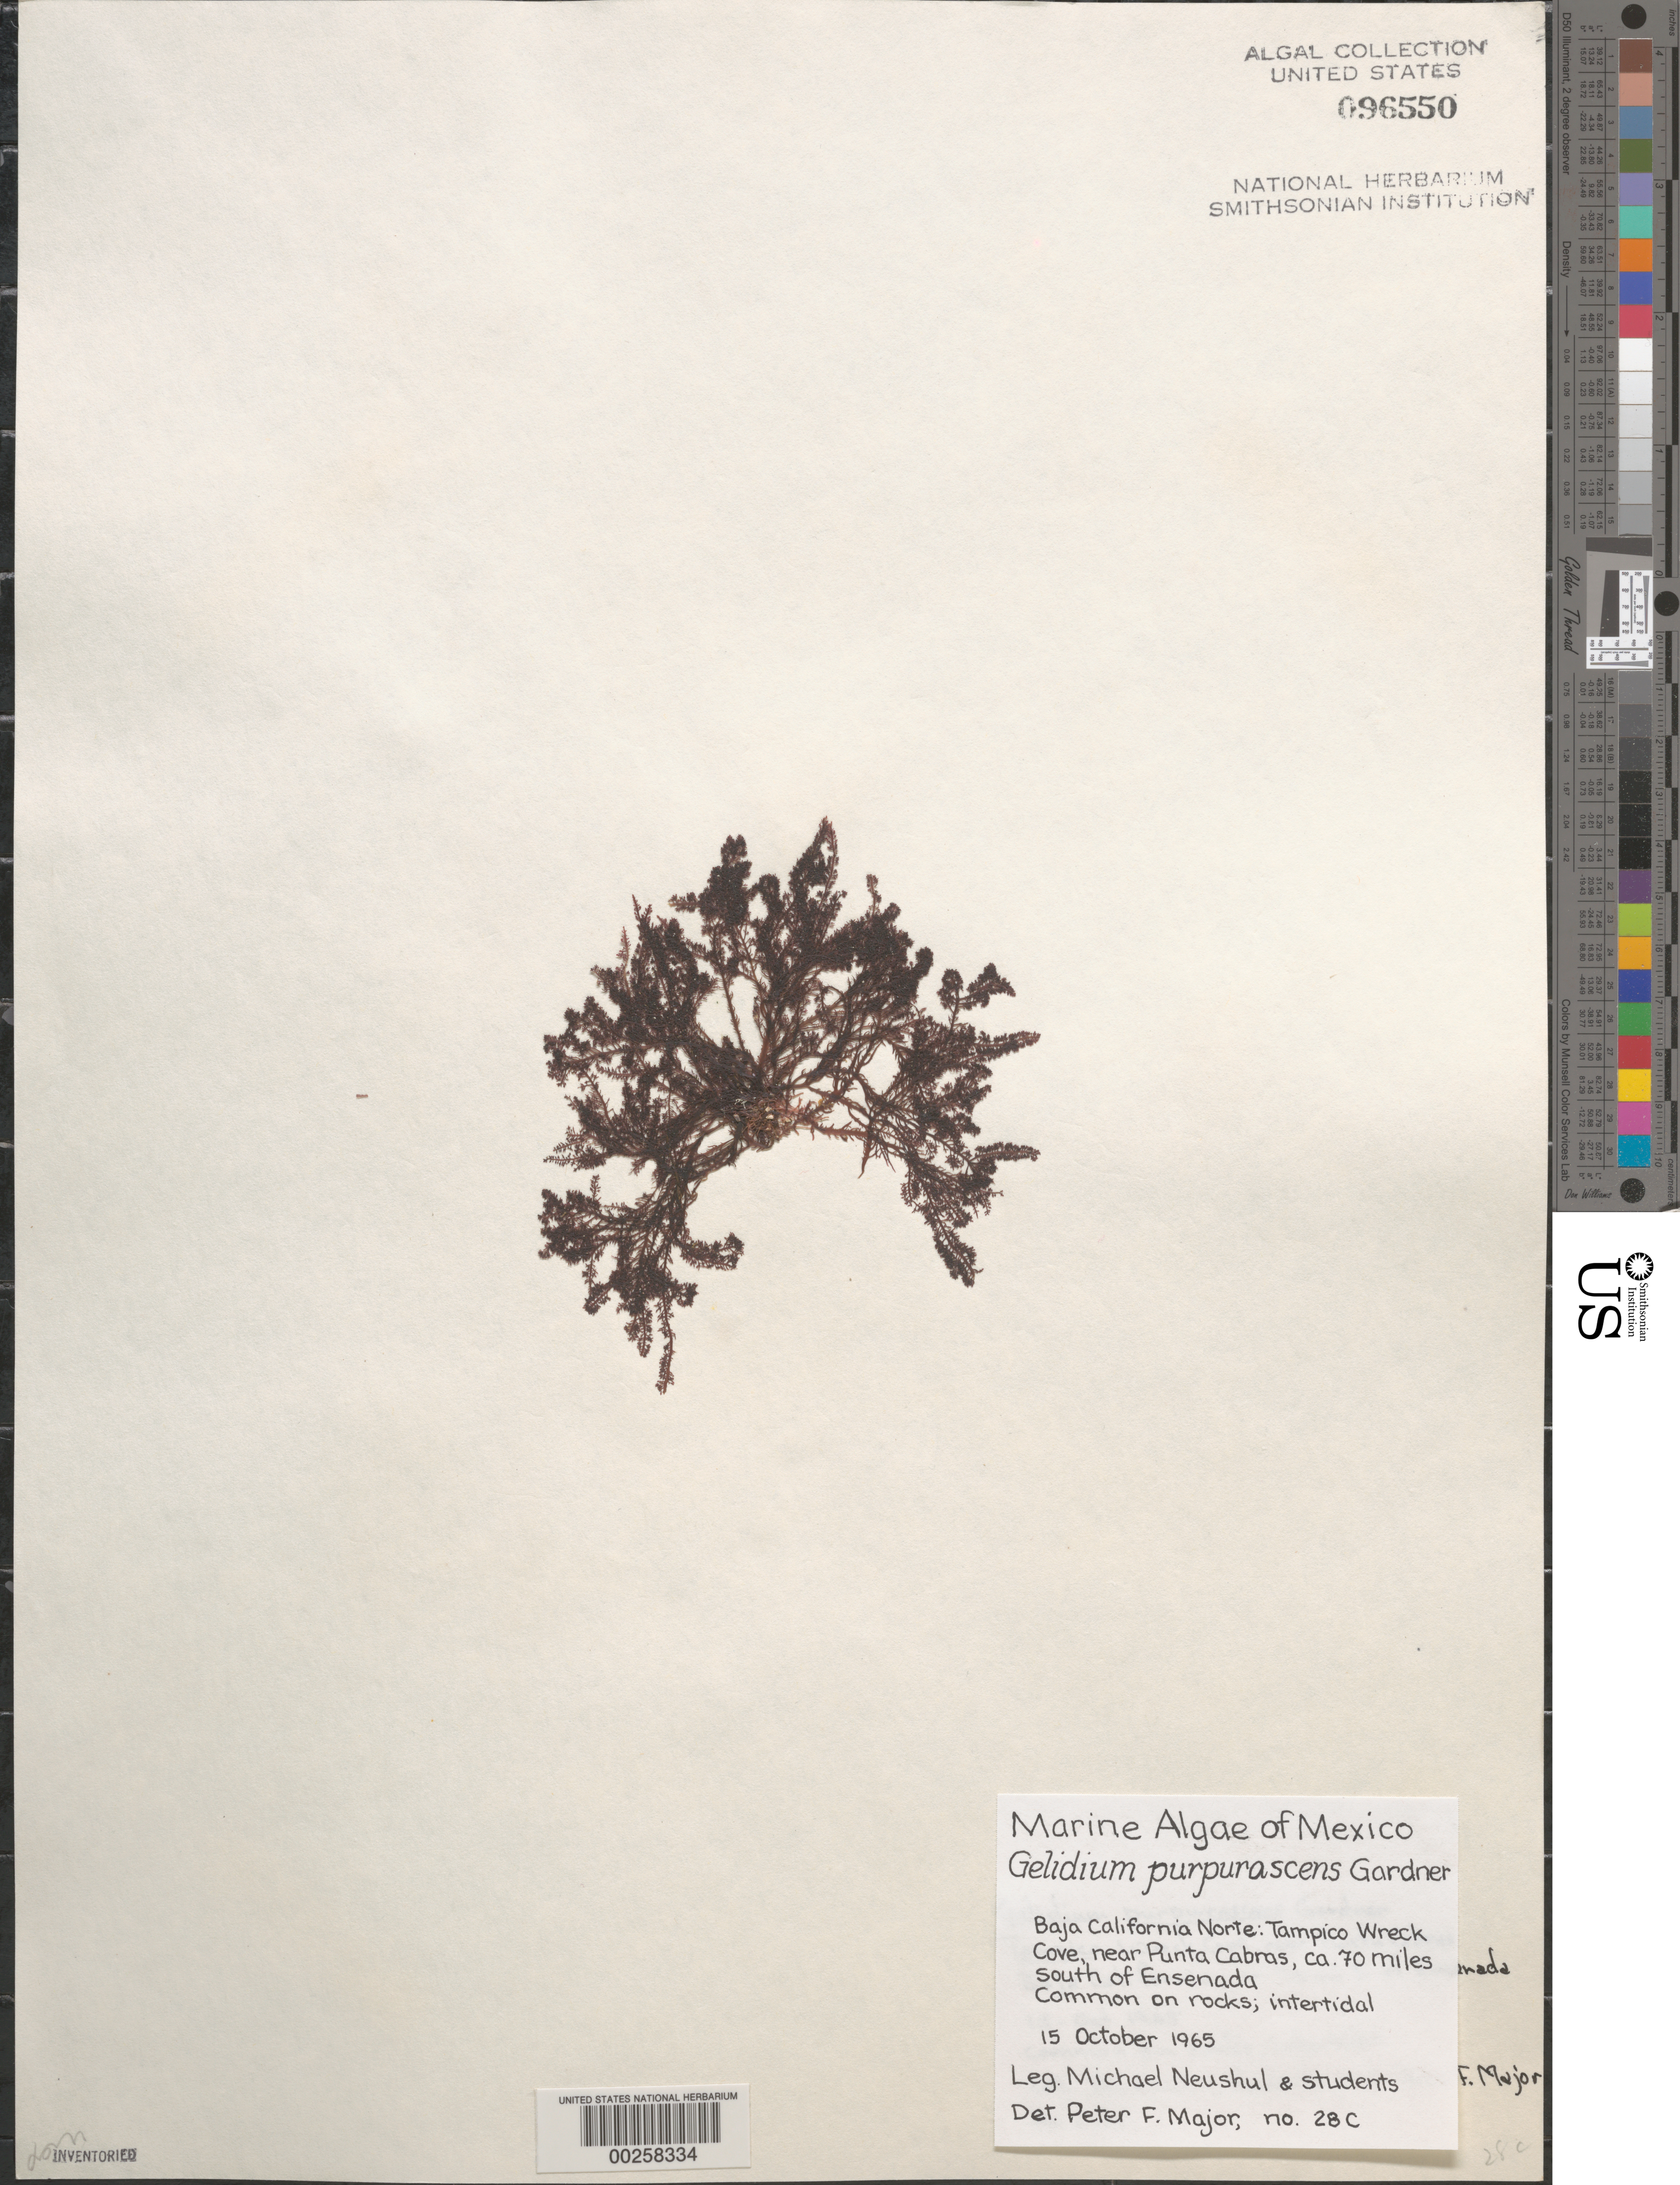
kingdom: Plantae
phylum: Rhodophyta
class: Florideophyceae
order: Gelidiales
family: Gelidiaceae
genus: Gelidium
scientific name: Gelidium purpurascens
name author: N.L. Gardner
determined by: Major, P. F.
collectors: M. Neushul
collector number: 28c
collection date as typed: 15 Oct 1965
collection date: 1965-10-15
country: Mexico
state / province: Baja California Norte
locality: Tampico Wreck Cove, near Punta Cabras, ca. 70 miles south of Ensenada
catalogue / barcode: US 96550